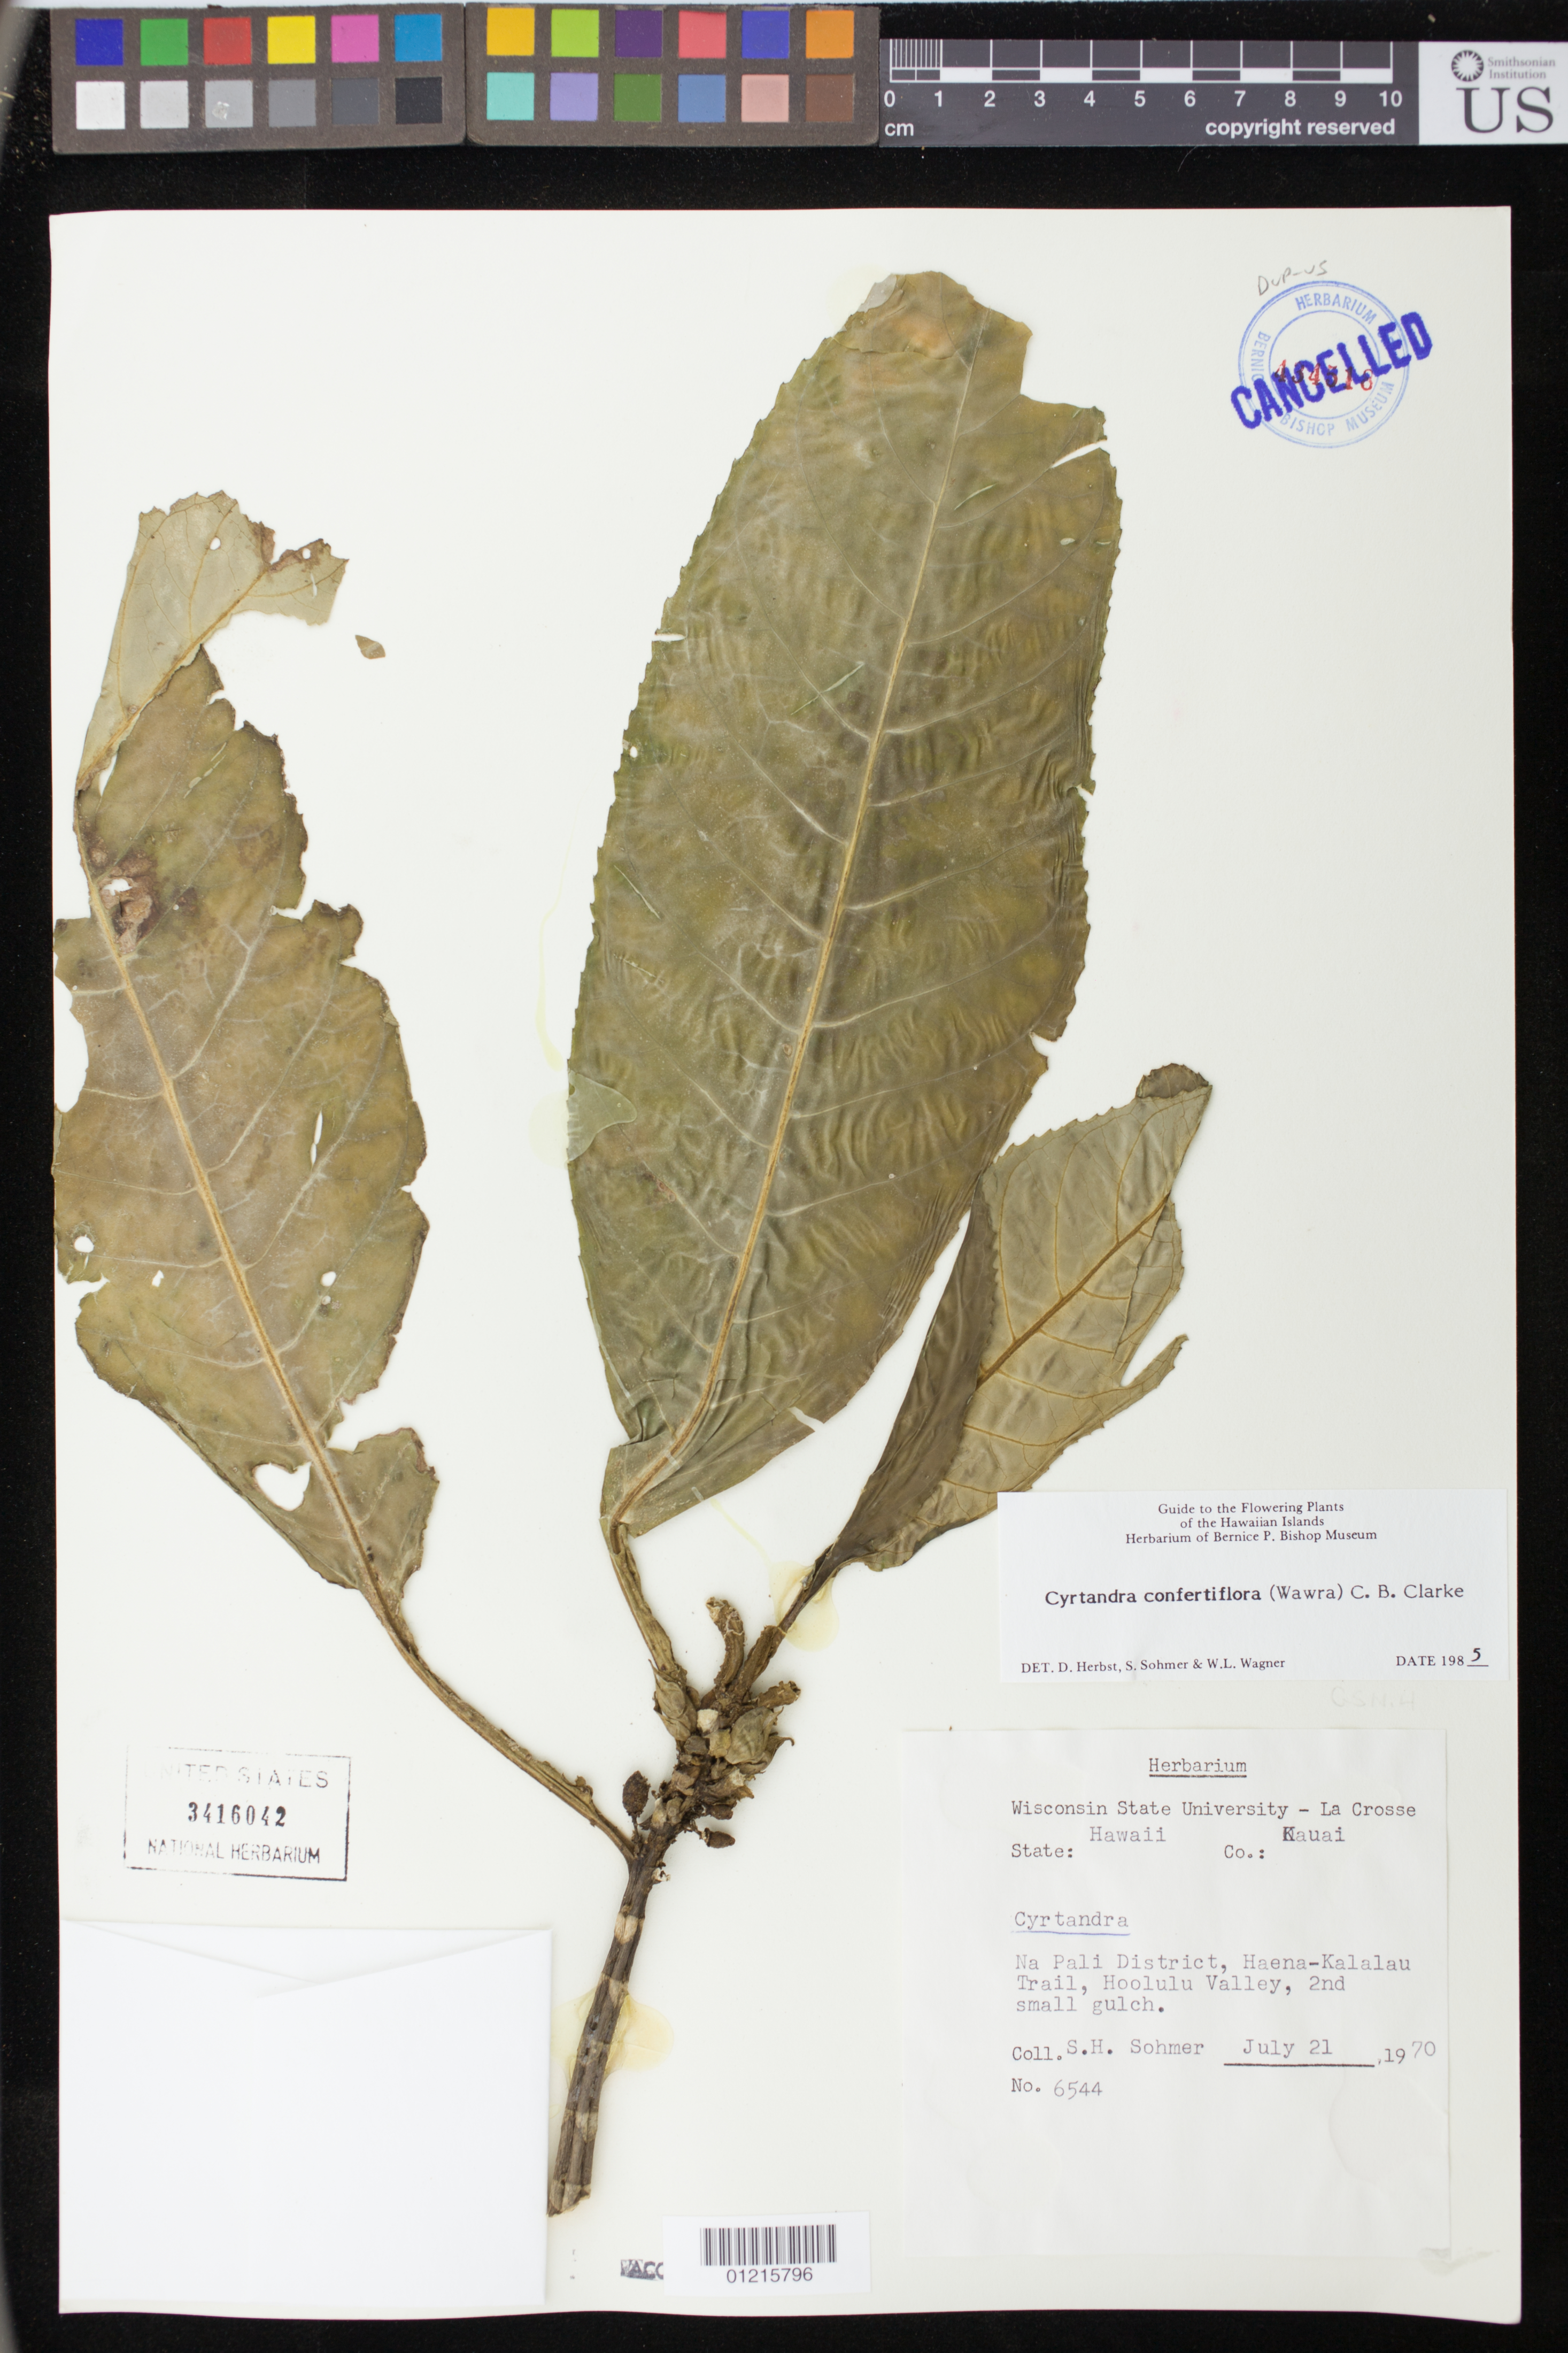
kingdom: Plantae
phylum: Tracheophyta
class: Magnoliopsida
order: Lamiales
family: Gesneriaceae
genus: Cyrtandra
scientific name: Cyrtandra confertiflora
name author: (Wawra) C.B. Clarke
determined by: Herbst, D. R.; Sohmer, S. H.; Wagner, W. L.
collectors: S. H. Sohmer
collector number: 6544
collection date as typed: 21 Jul 1970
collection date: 1970-07-21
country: United States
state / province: Hawaii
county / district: Kauai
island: Kaua'i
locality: Na-Pali Dist., Haena-Kalalau Trail, Hoolulu Valley, 2nd small gulch.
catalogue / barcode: US 3416042